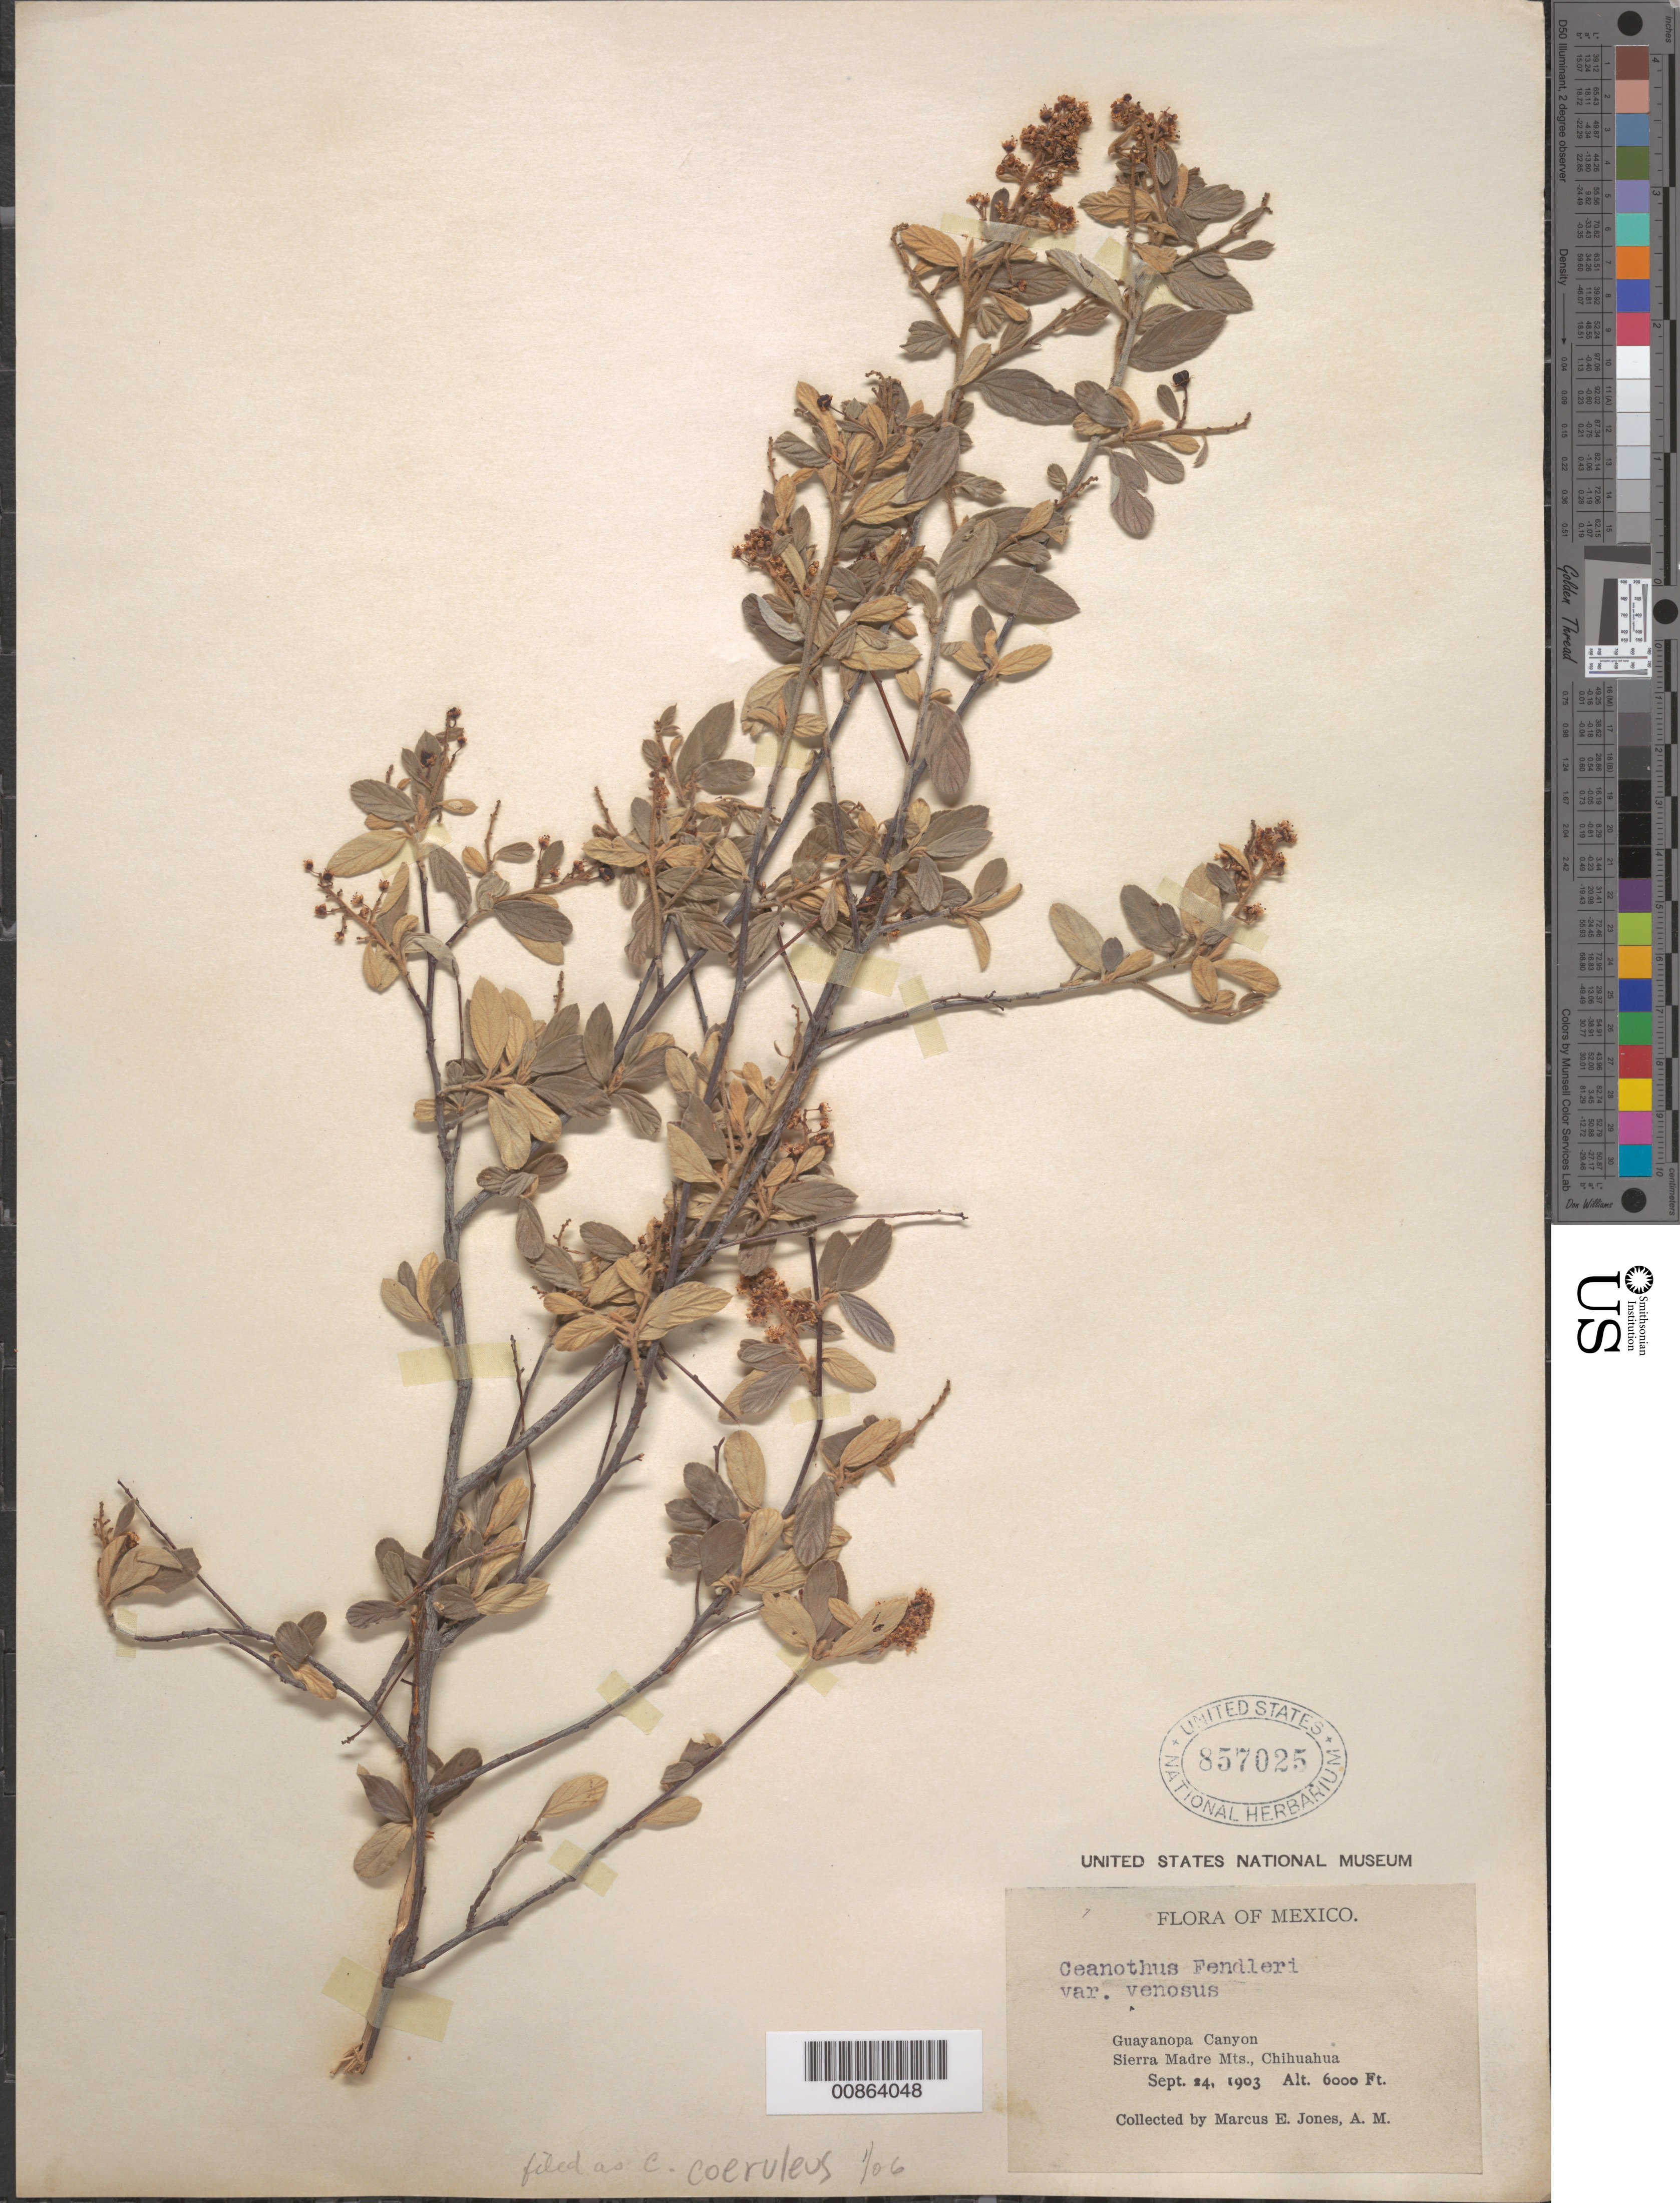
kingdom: Plantae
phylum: Tracheophyta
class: Magnoliopsida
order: Rosales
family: Rhamnaceae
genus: Ceanothus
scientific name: Ceanothus caeruleus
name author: Lag.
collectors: M. E. Jones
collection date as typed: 24 Sep 1903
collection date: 1903-09-24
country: Mexico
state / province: Chihuahua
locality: Guayanopa Canyon, Sierra Madre Mts., Chihuahua.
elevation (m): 1829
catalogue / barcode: US 857025